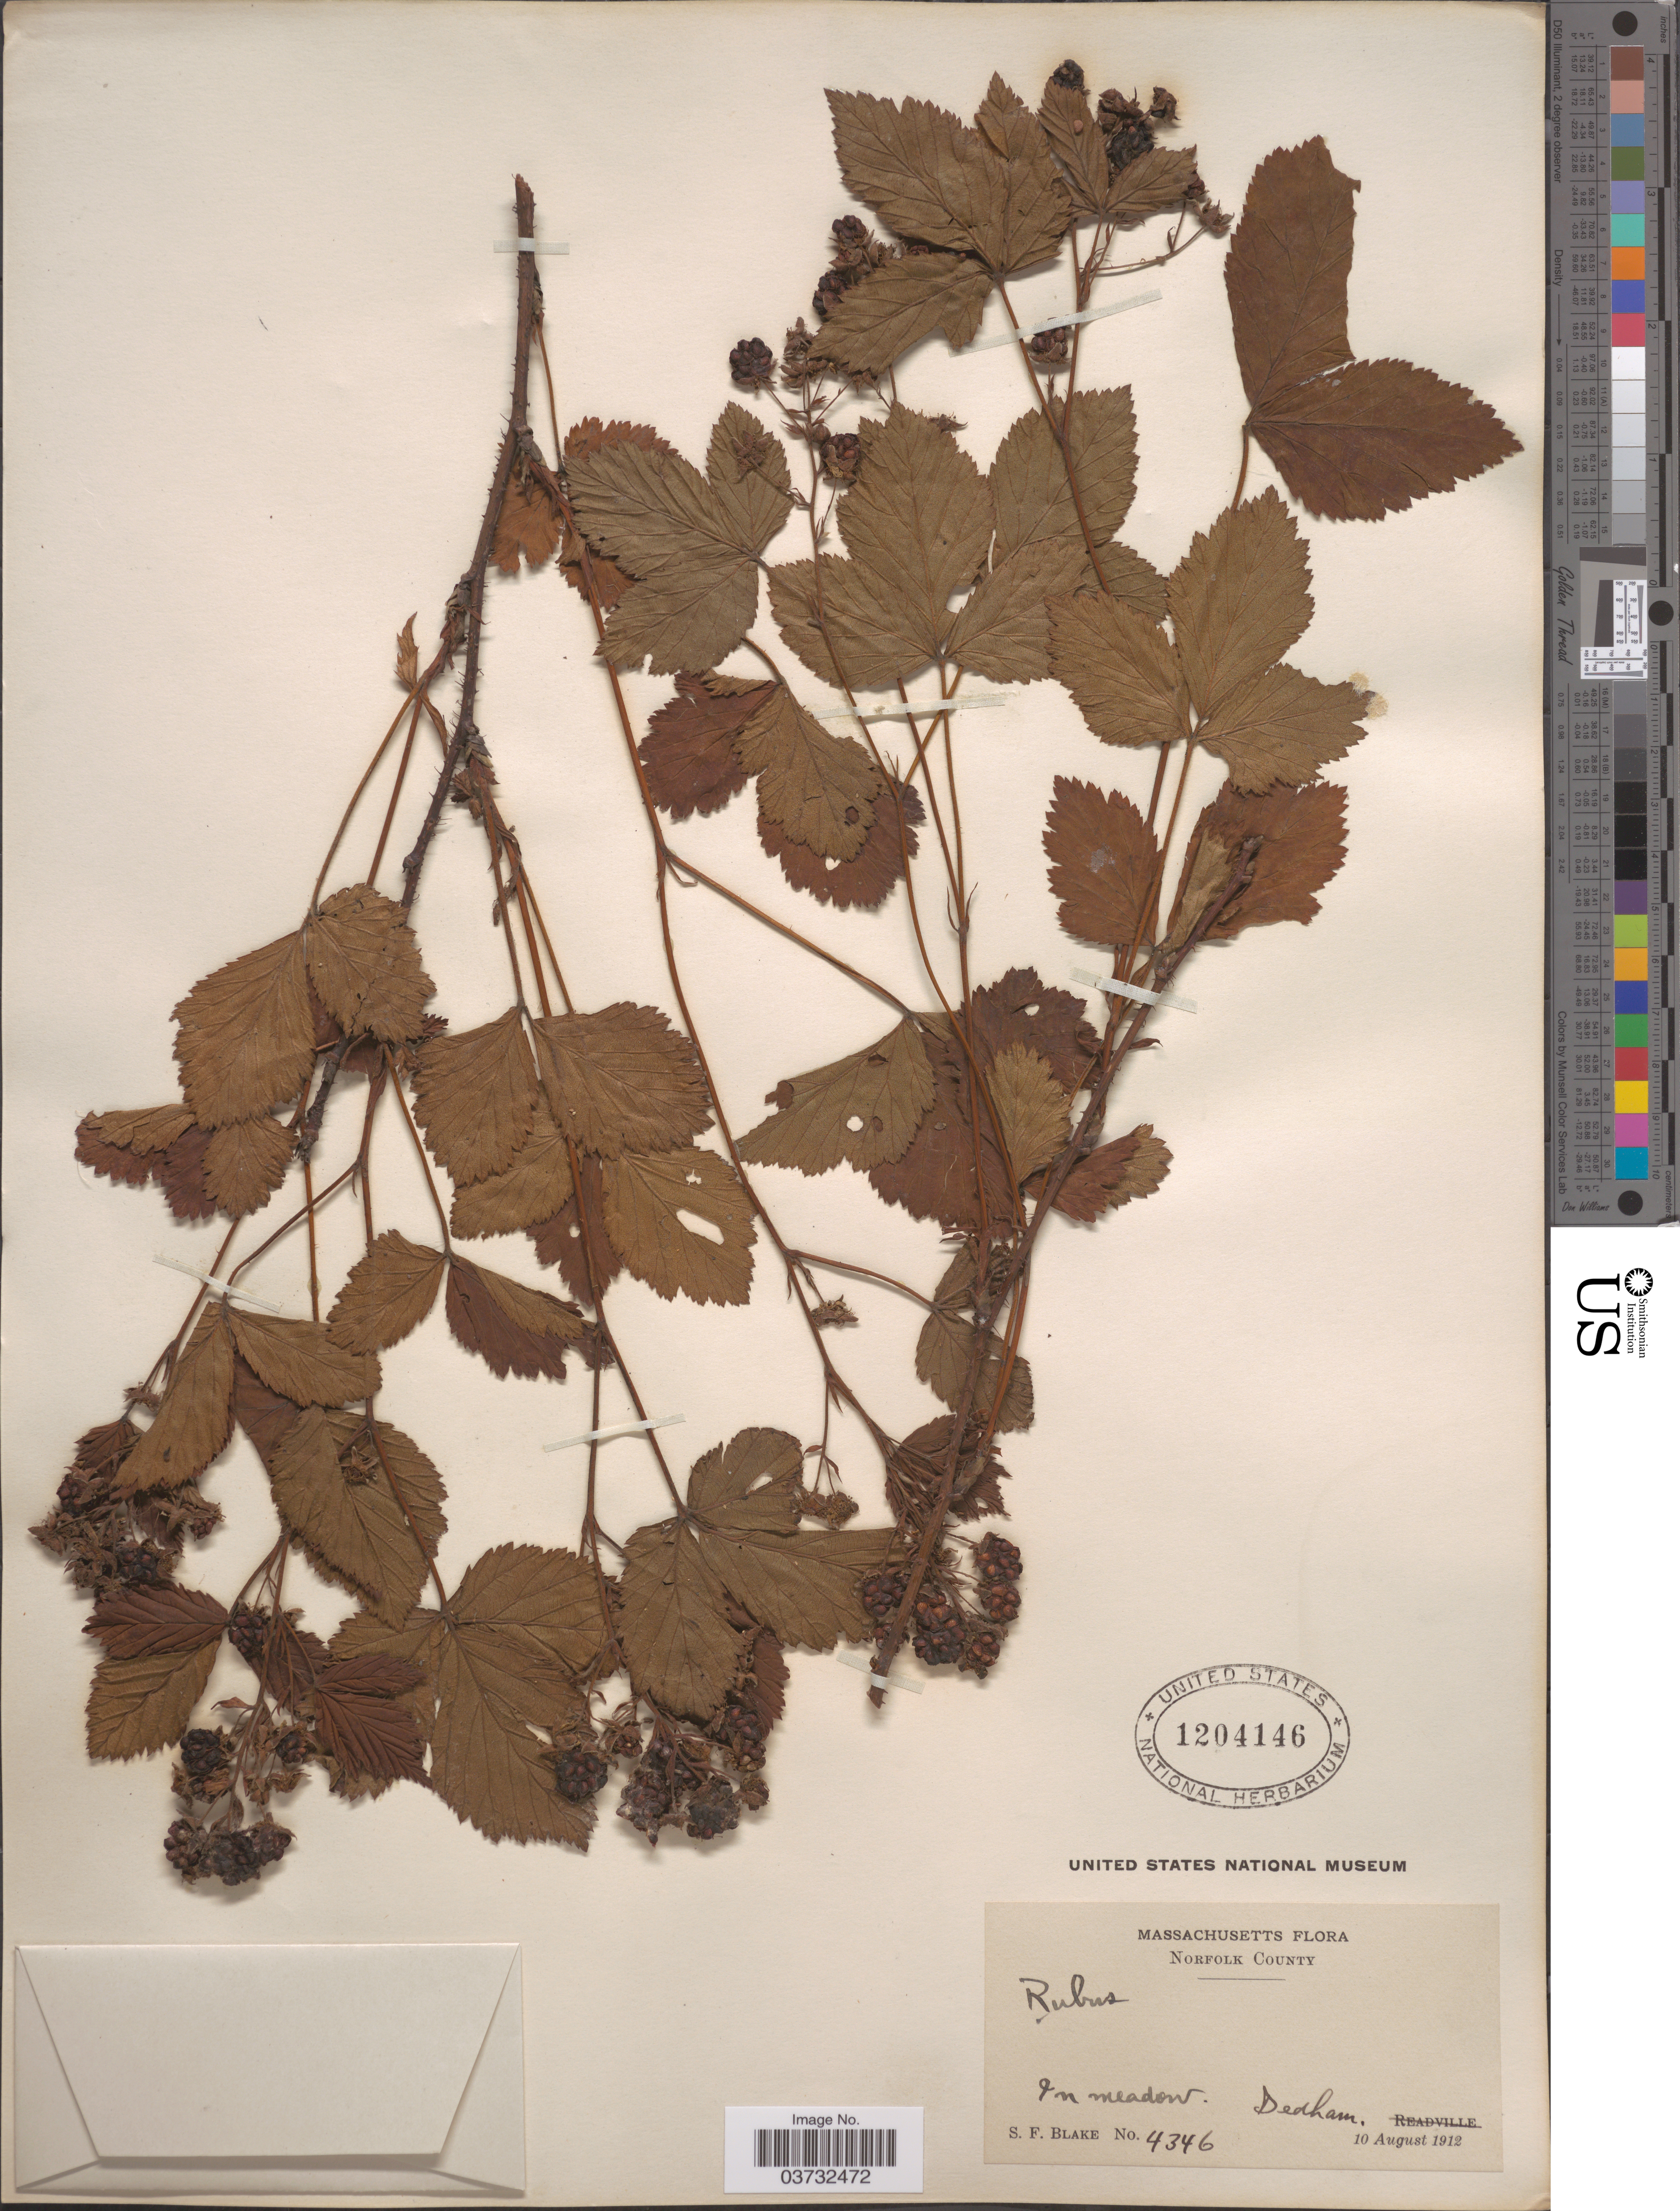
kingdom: Plantae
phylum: Tracheophyta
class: Magnoliopsida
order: Rosales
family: Rosaceae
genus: Rubus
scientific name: Rubus sp.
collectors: S. Blake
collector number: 4346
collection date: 1912-08-10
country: United States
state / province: Massachusetts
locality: Norfolk County. In meadow, Dedham.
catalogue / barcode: US 1204146